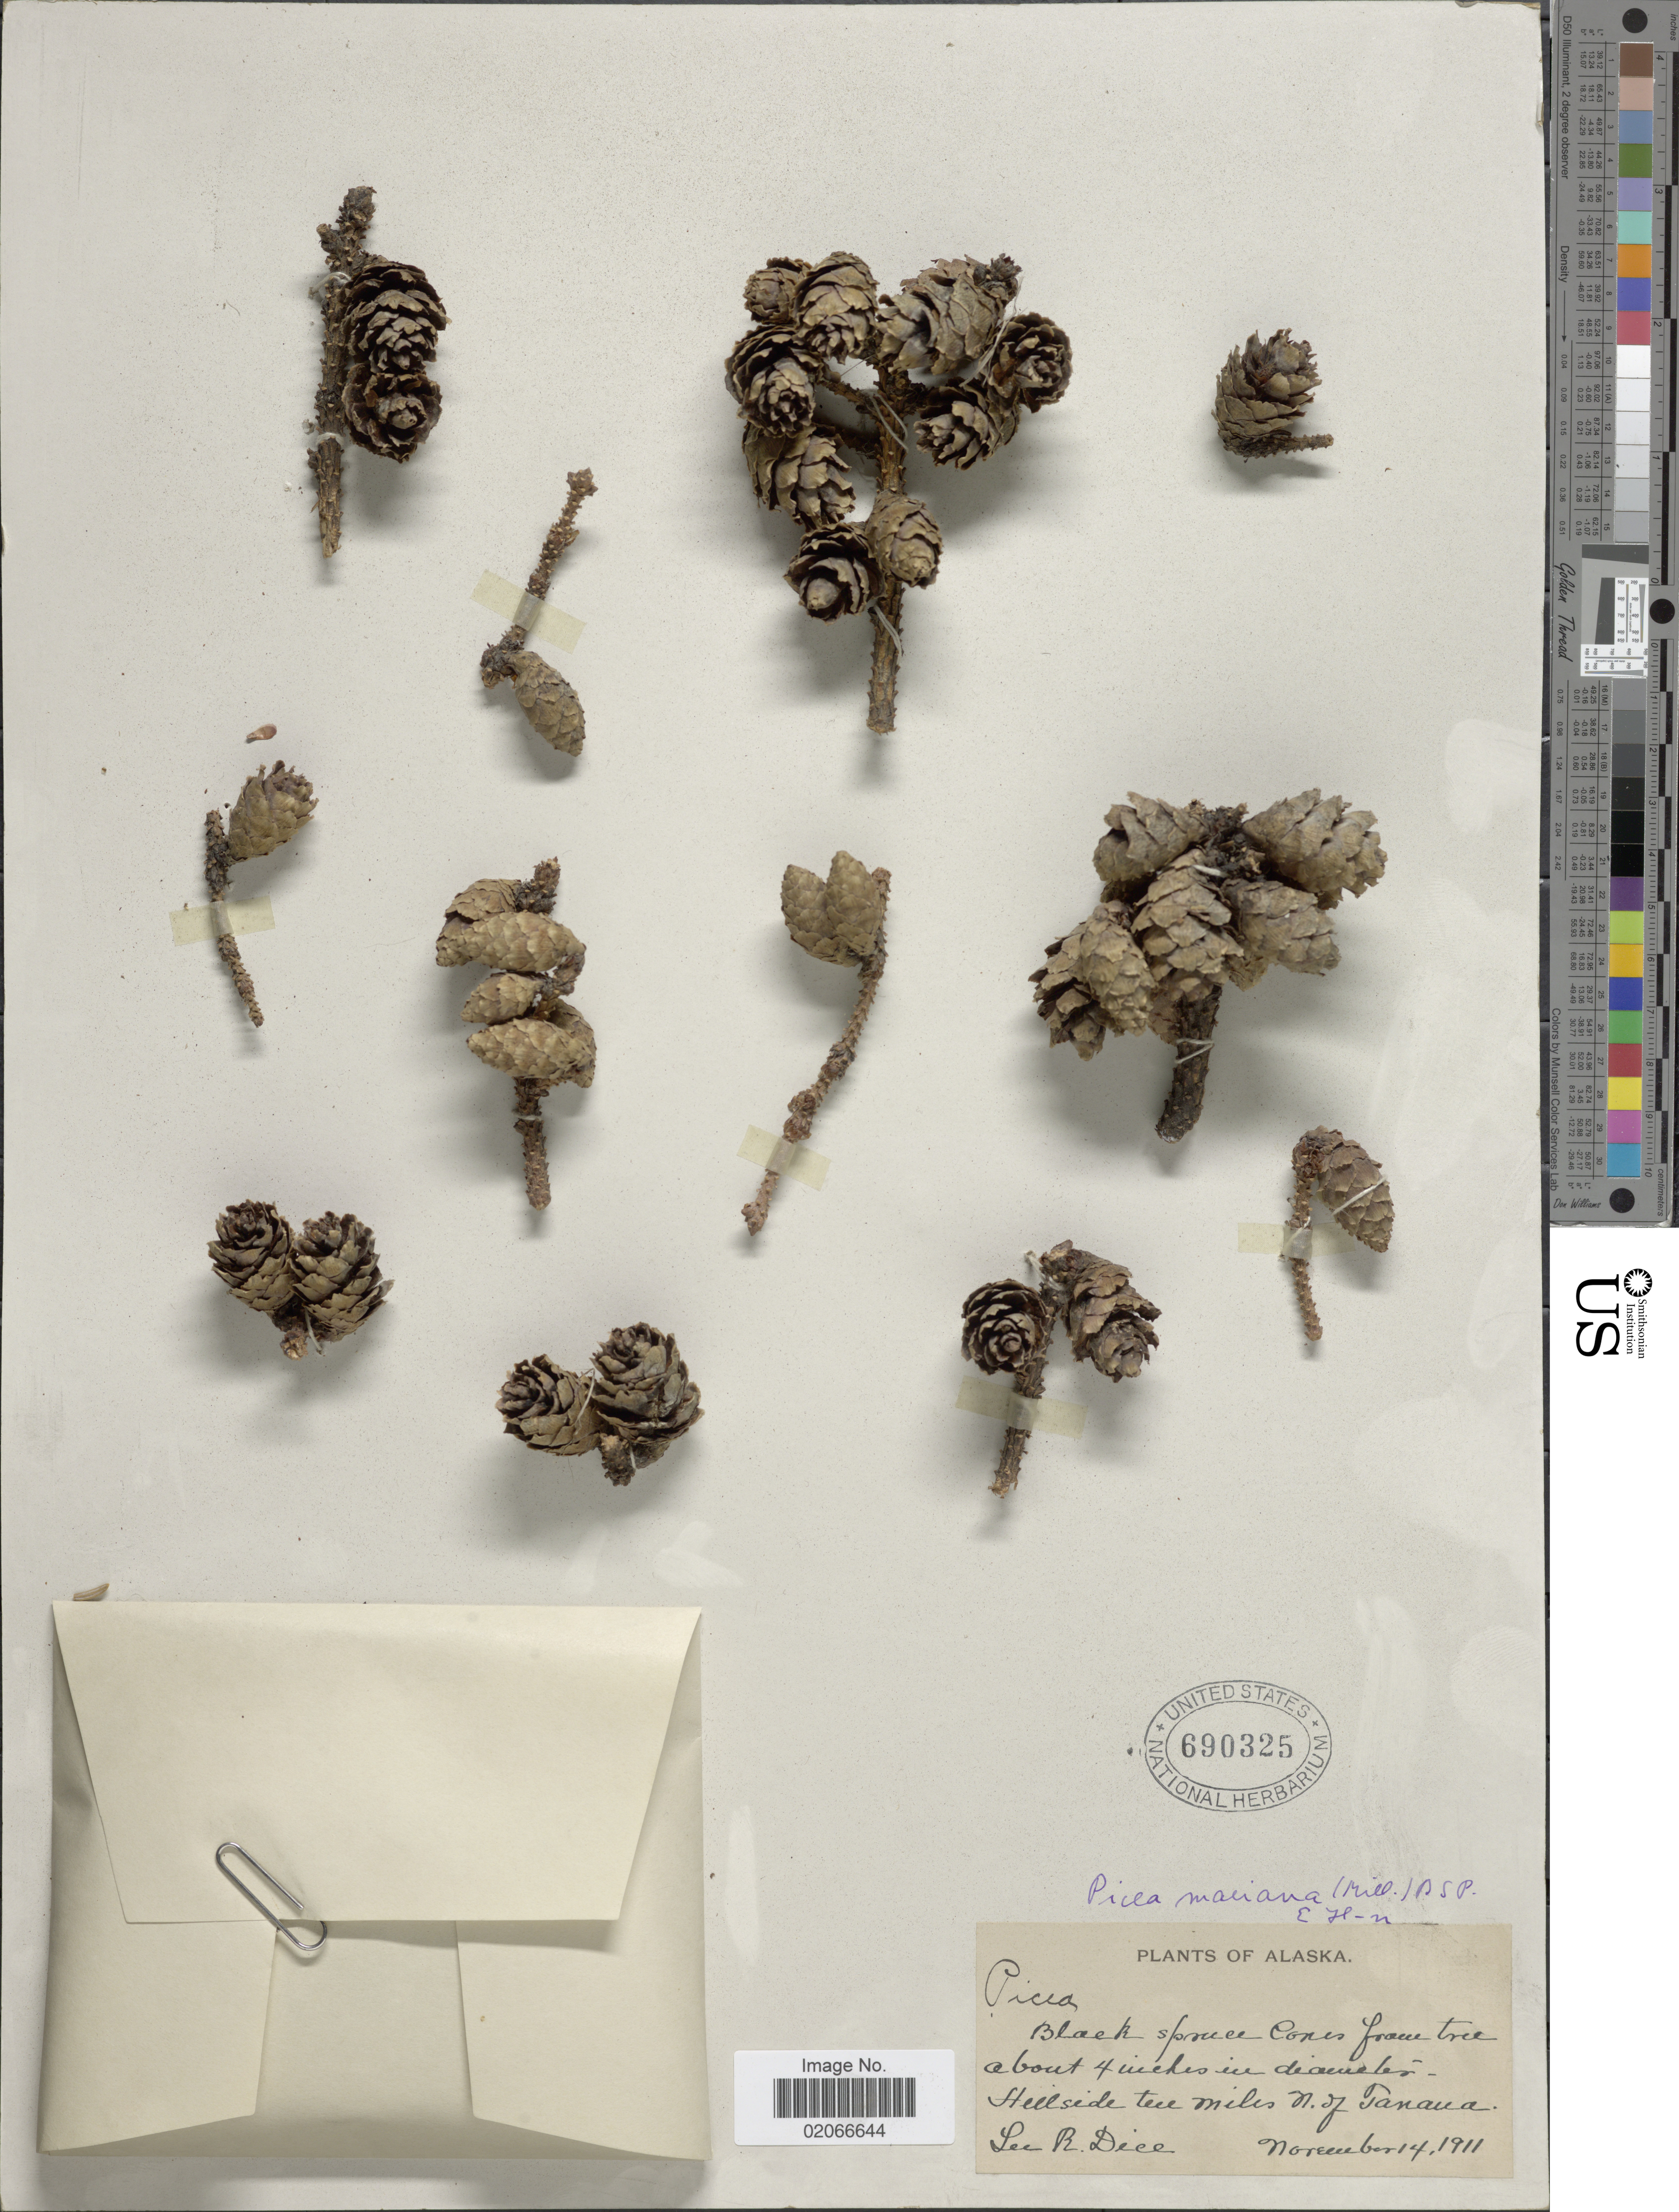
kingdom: Plantae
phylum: Tracheophyta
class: Pinopsida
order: Pinales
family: Pinaceae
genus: Picea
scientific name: Picea mariana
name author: (Mill.) Britton, Stearns & Poggenb.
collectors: L. Dice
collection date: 1911-11-14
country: United States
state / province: Alaska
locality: Tree miles N of Tanana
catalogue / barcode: US 690325